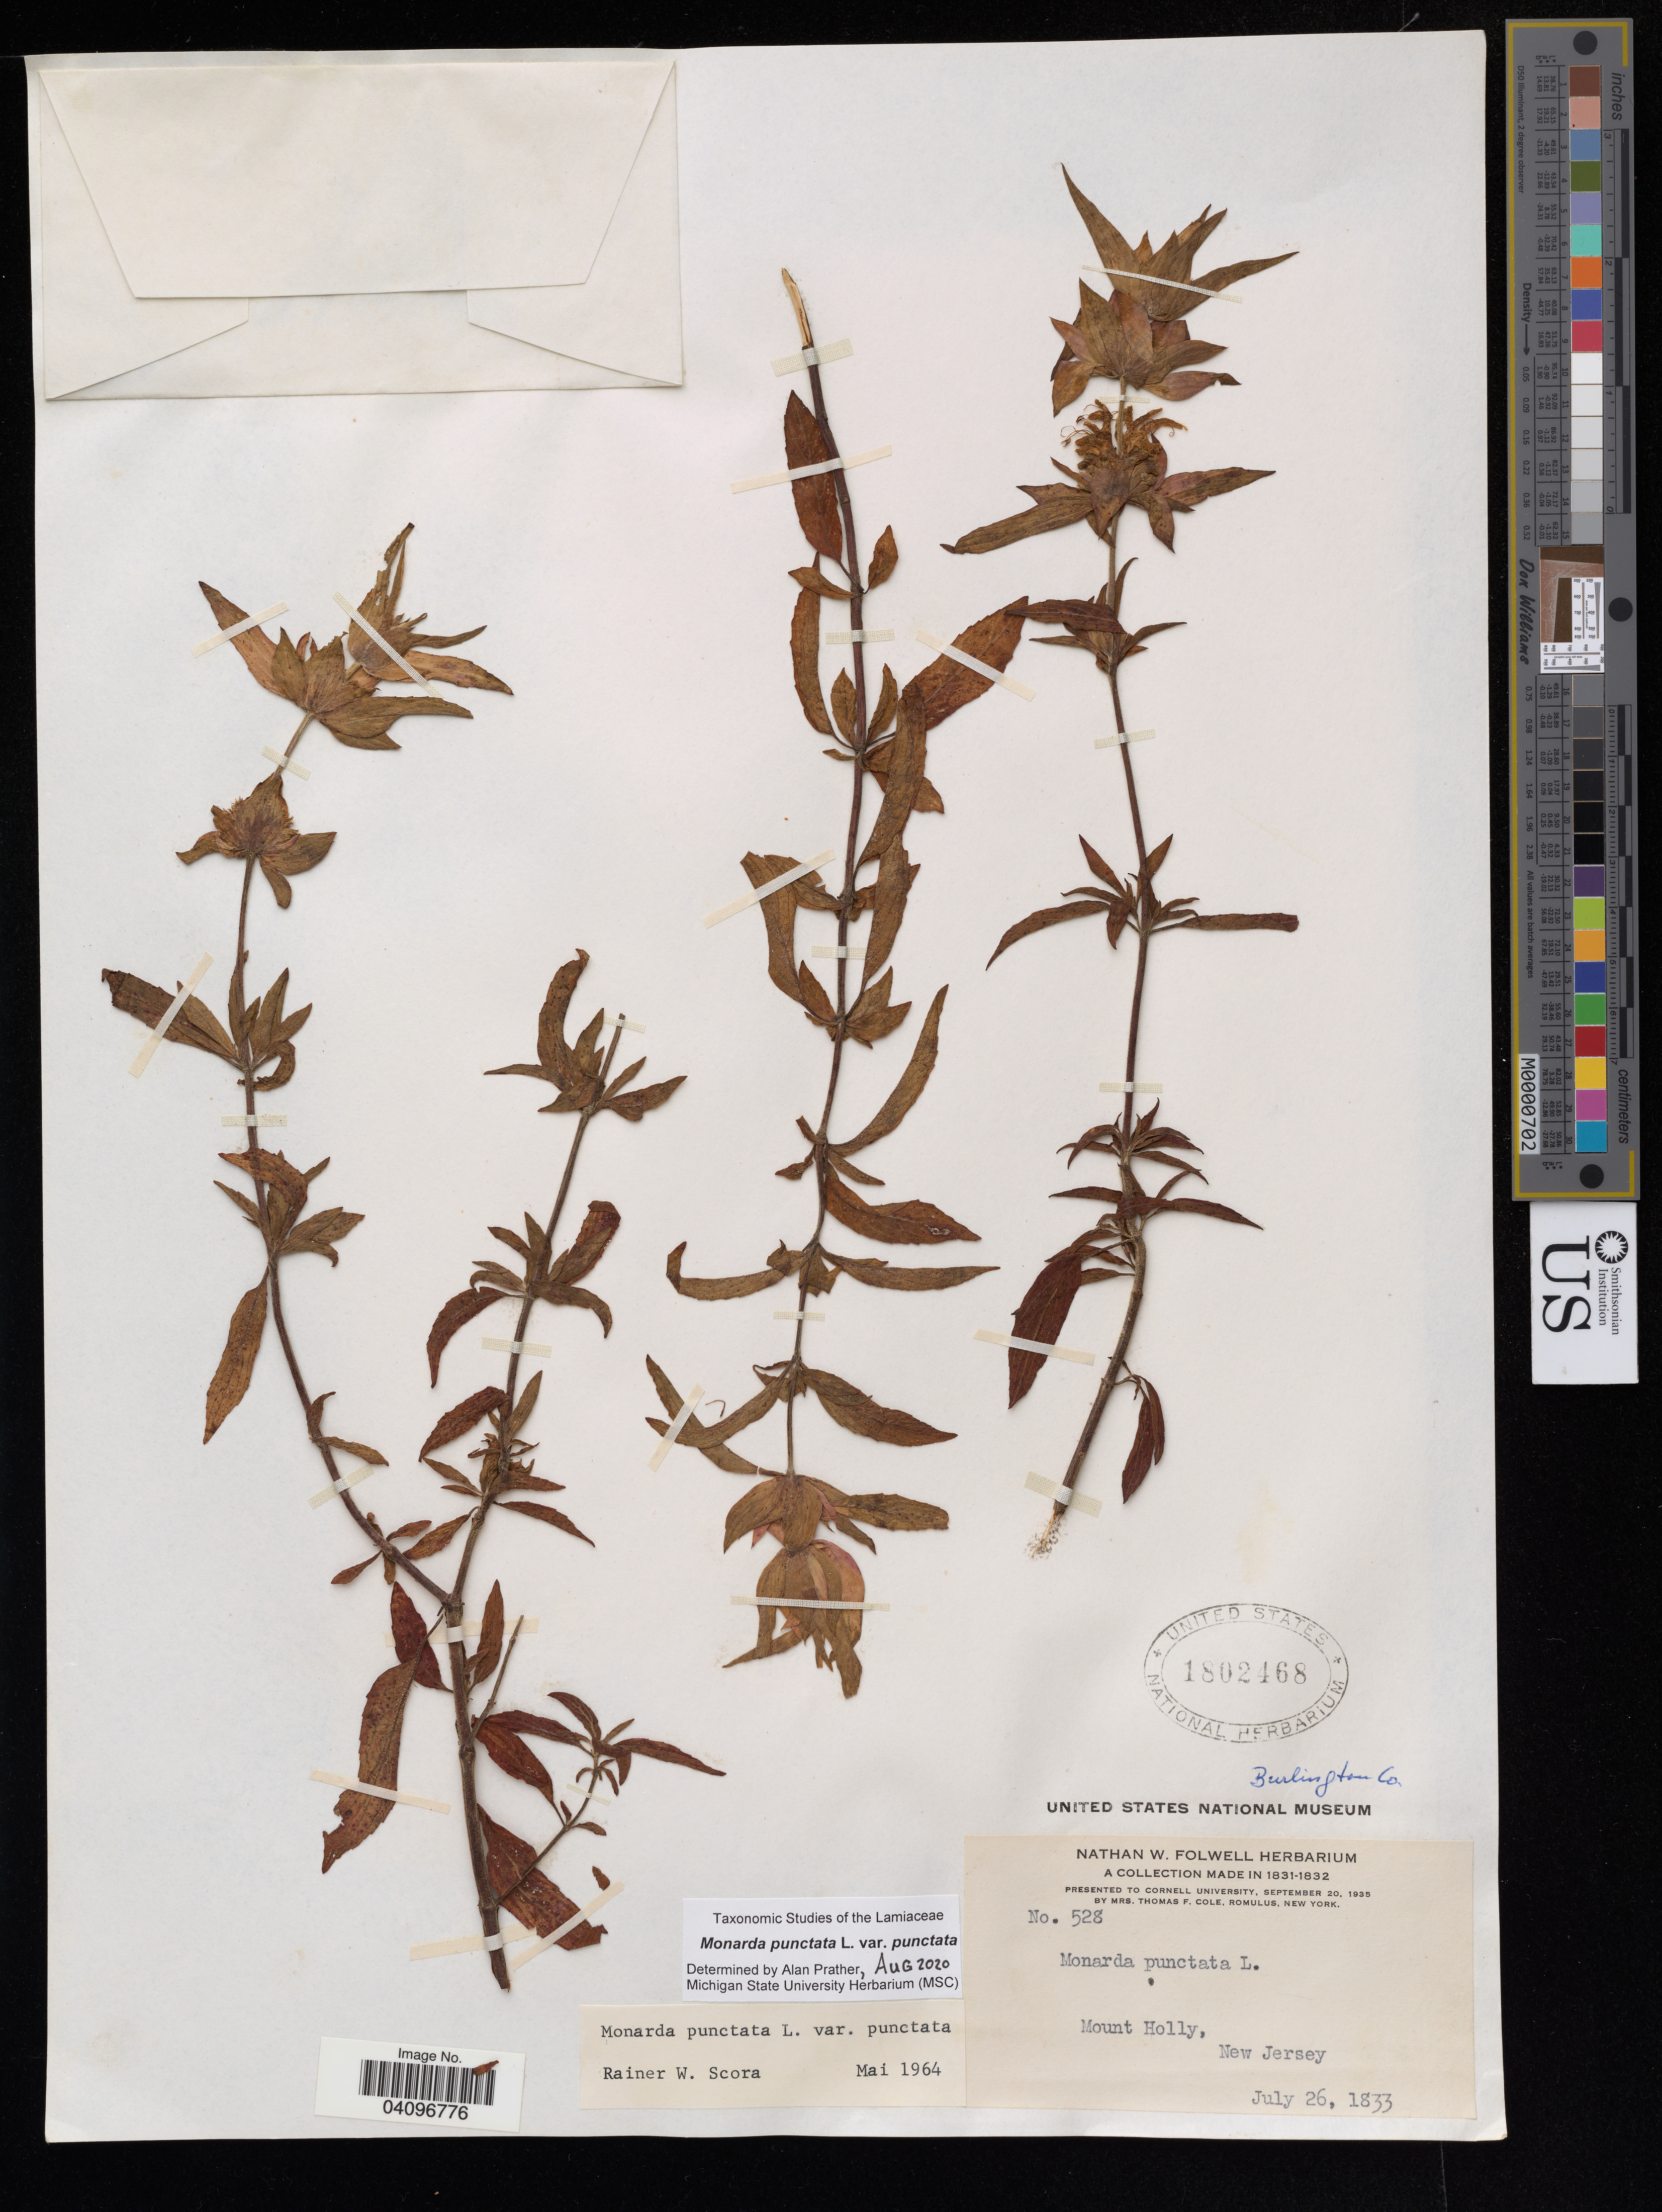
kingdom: Plantae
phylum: Tracheophyta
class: Magnoliopsida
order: Lamiales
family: Lamiaceae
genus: Monarda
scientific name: Monarda punctata var. punctata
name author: L.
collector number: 528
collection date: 1833-07-26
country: United States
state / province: New Jersey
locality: Mount Holly.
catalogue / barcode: US 1802468